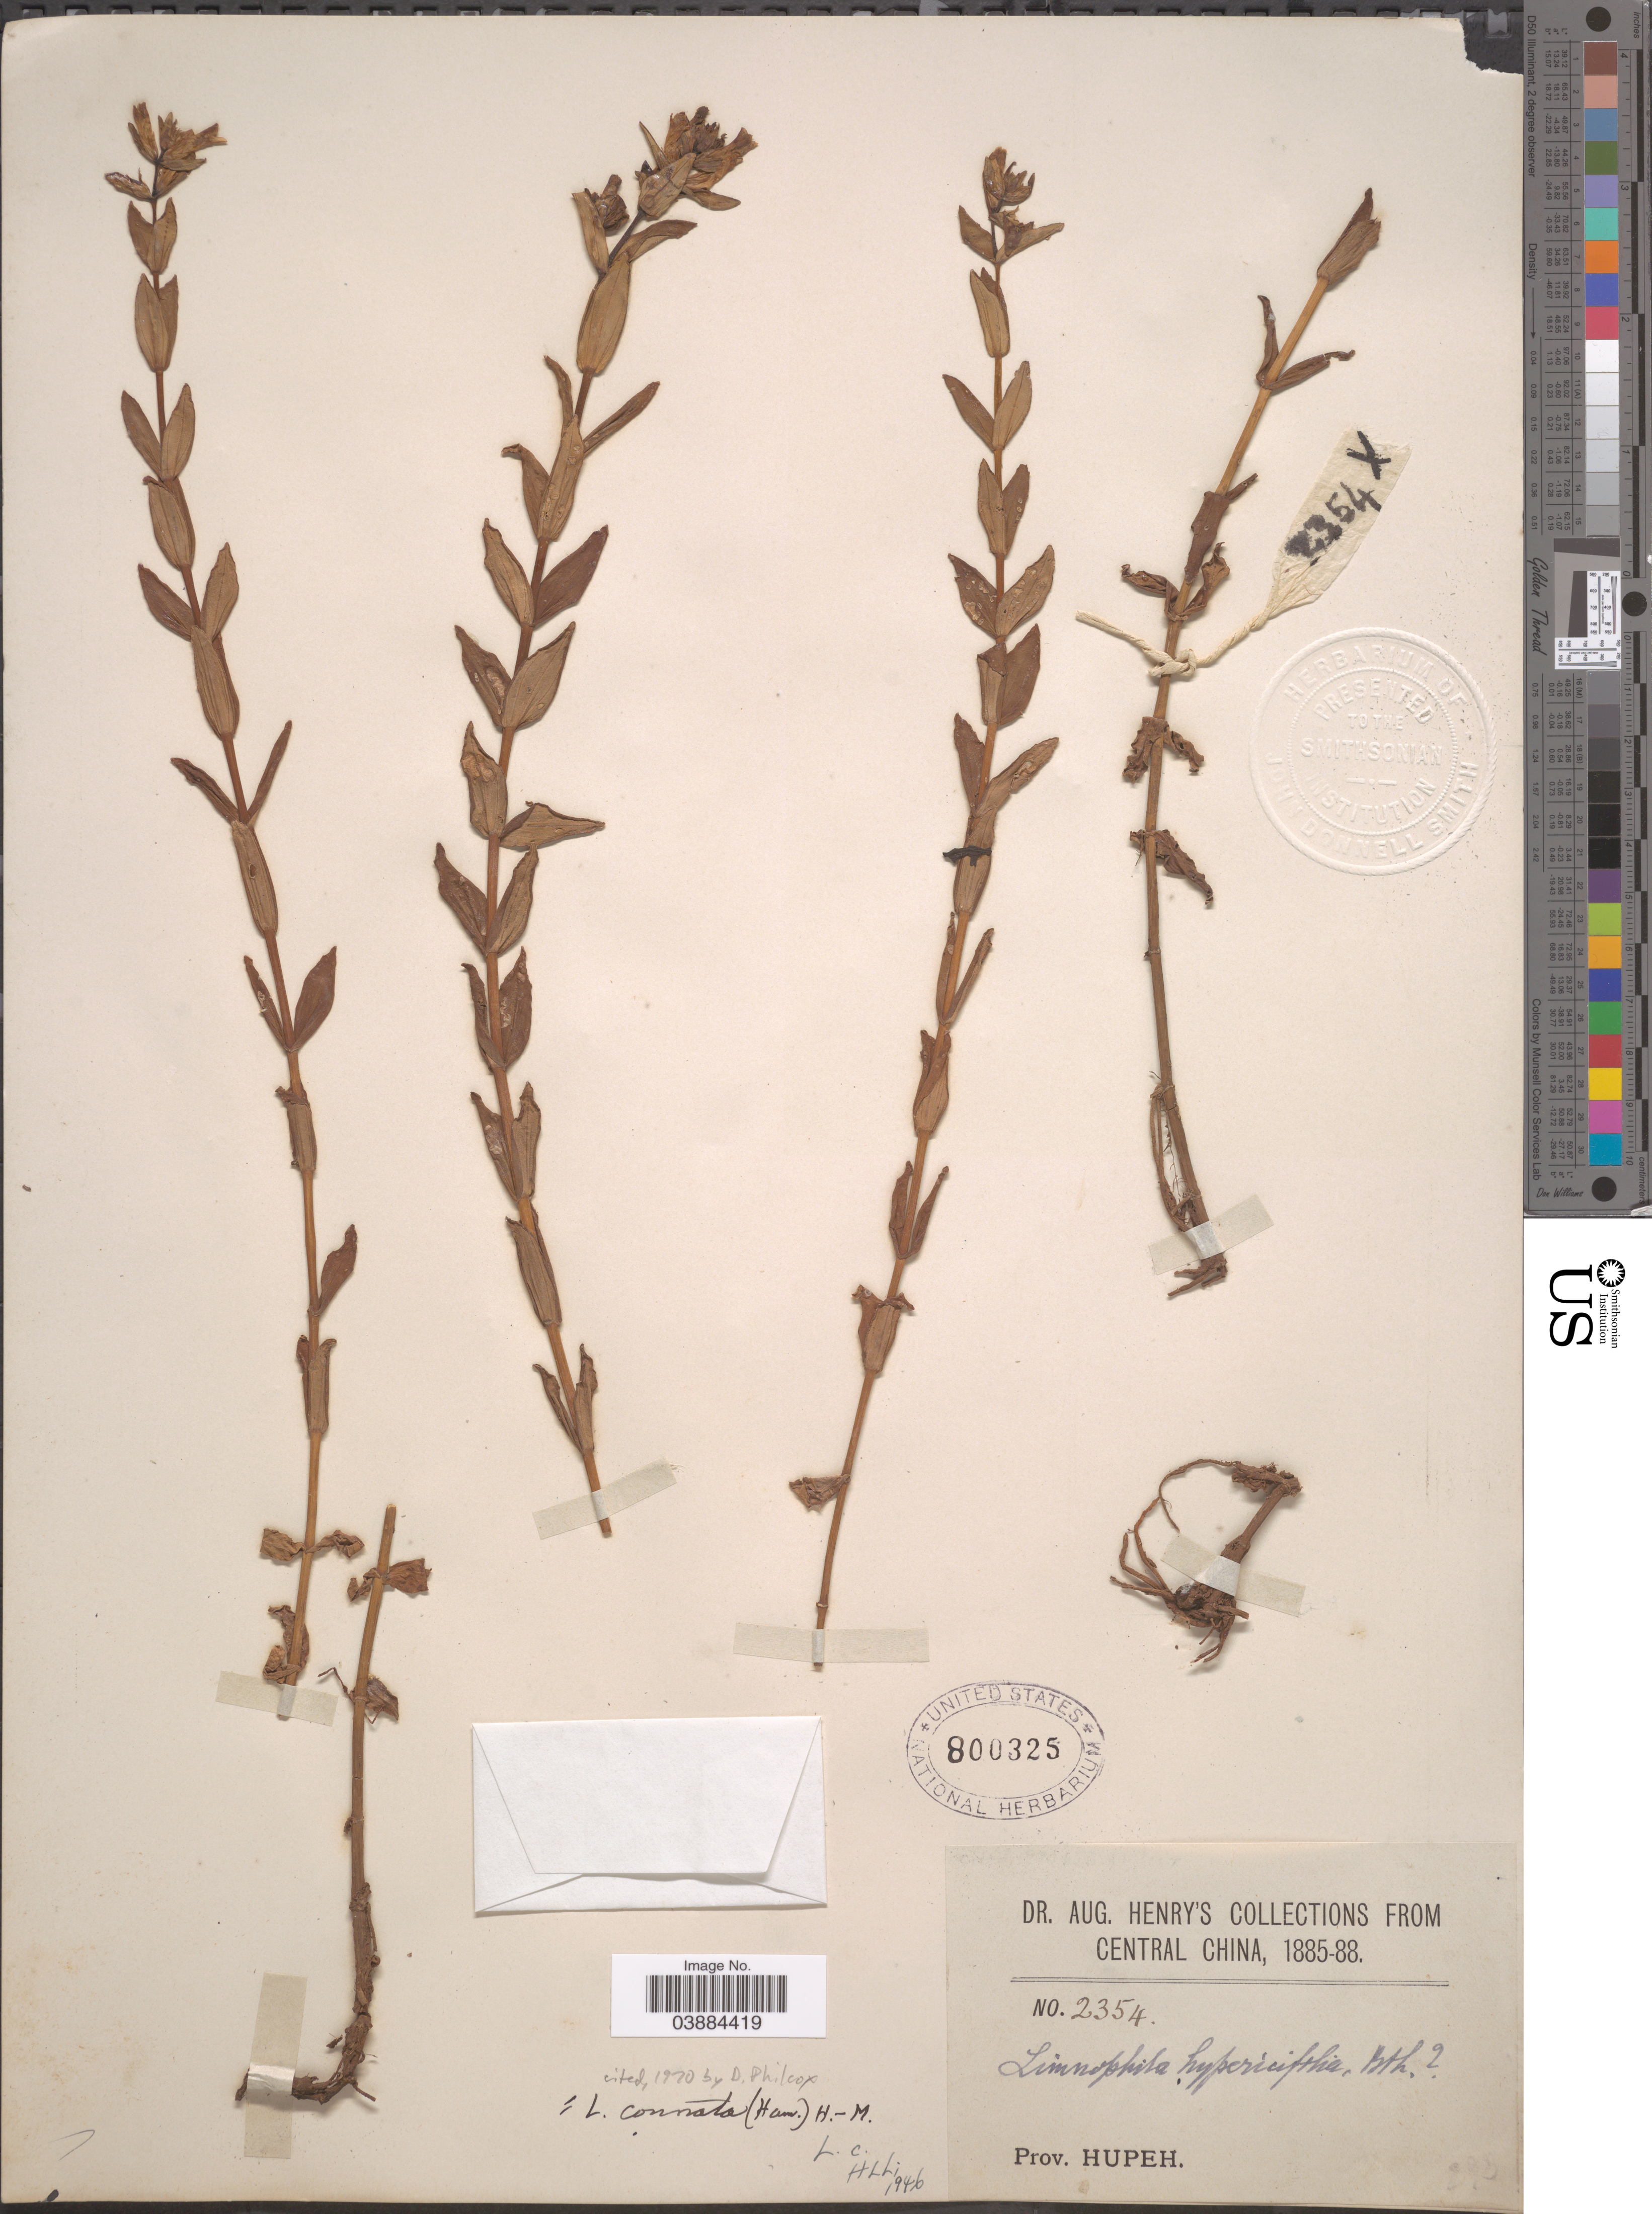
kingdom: Plantae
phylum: Tracheophyta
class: Magnoliopsida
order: Lamiales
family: Plantaginaceae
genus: Limnophila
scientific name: Limnophila connata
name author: (Buch.-Ham. ex D. Don) Hand.-Mazz.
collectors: A. Henry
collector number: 2354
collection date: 1885/1888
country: China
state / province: Hubei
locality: Central China. Prov. Hupeh.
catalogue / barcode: US 800325